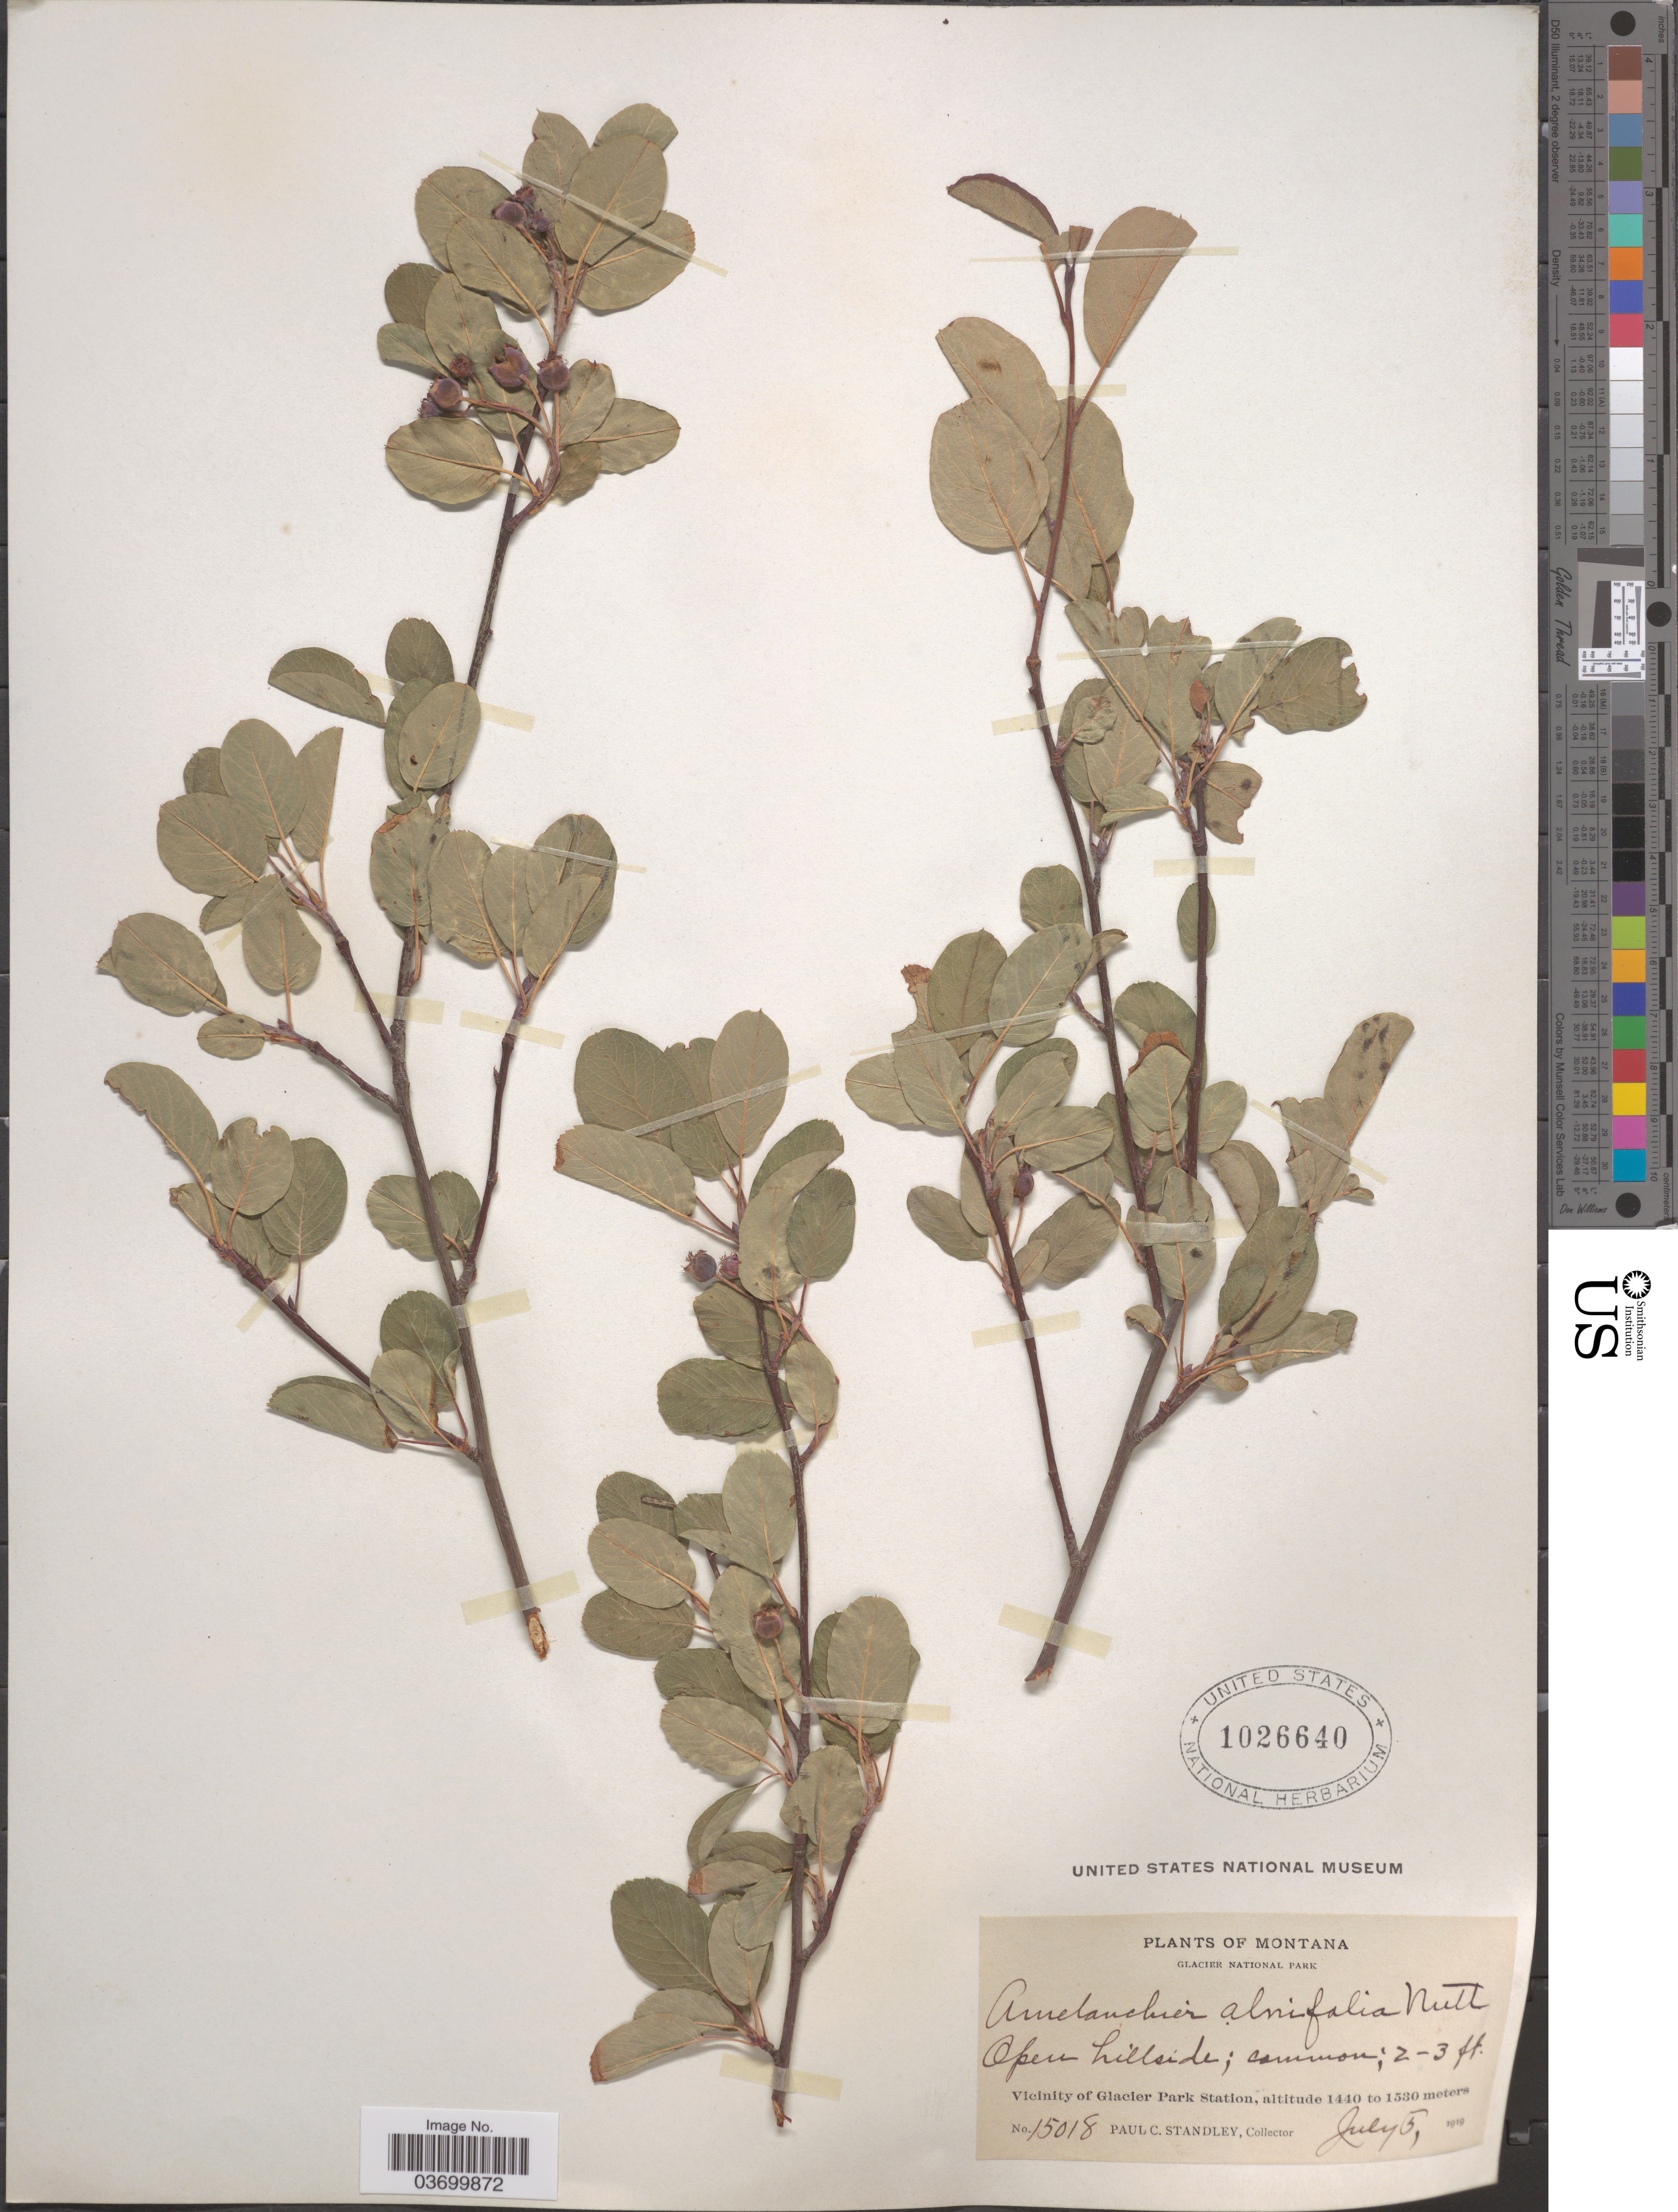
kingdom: Plantae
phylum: Tracheophyta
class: Magnoliopsida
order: Rosales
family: Rosaceae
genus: Amelanchier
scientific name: Amelanchier alnifolia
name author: (Nutt.) Nutt. ex M. Roem.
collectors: P. C. Standley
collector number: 15018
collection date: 1919-07-05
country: United States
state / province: Montana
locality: Glacier National Park. Open hillside. Vicinity of Glacier Park Station.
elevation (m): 1440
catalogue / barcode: US 1026640